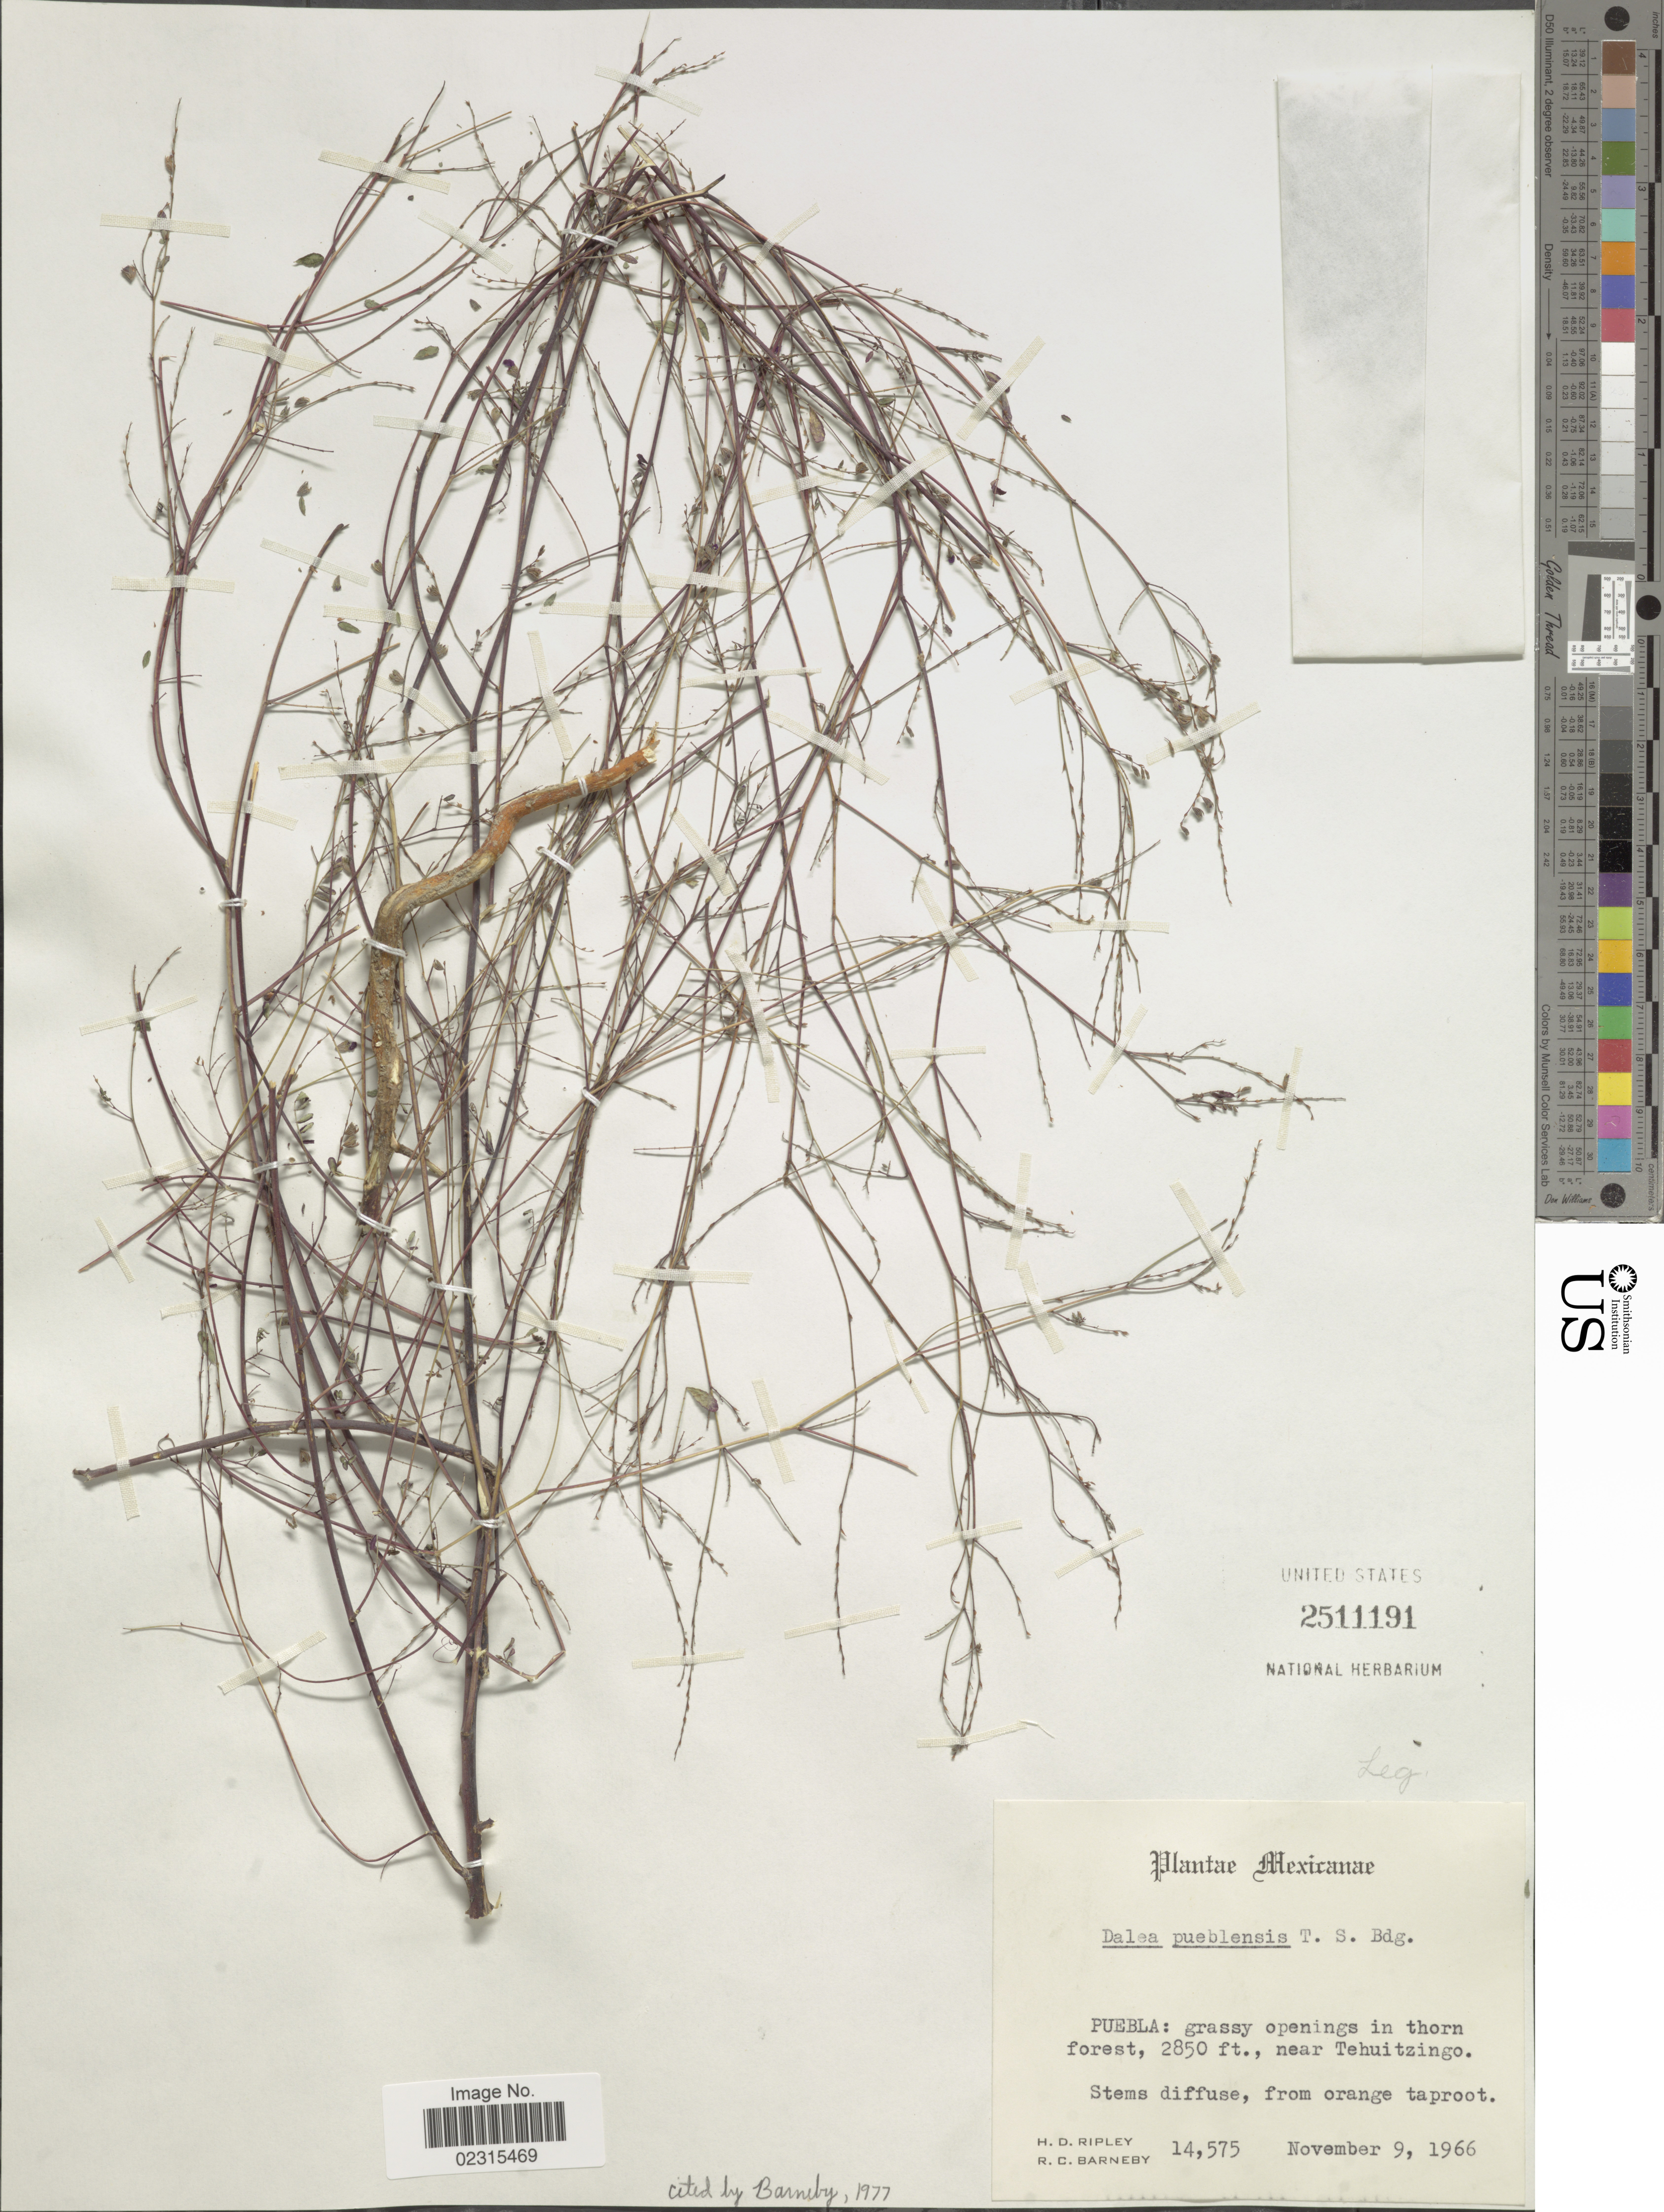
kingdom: Plantae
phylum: Tracheophyta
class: Magnoliopsida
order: Fabales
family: Fabaceae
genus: Marina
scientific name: Marina pueblensis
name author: (Brandegee) Barneby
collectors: H. Ripley & R. C. Barneby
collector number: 14575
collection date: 1966-11-09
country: Mexico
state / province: Puebla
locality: Near Tehuitzingo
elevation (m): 869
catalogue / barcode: US 2511191